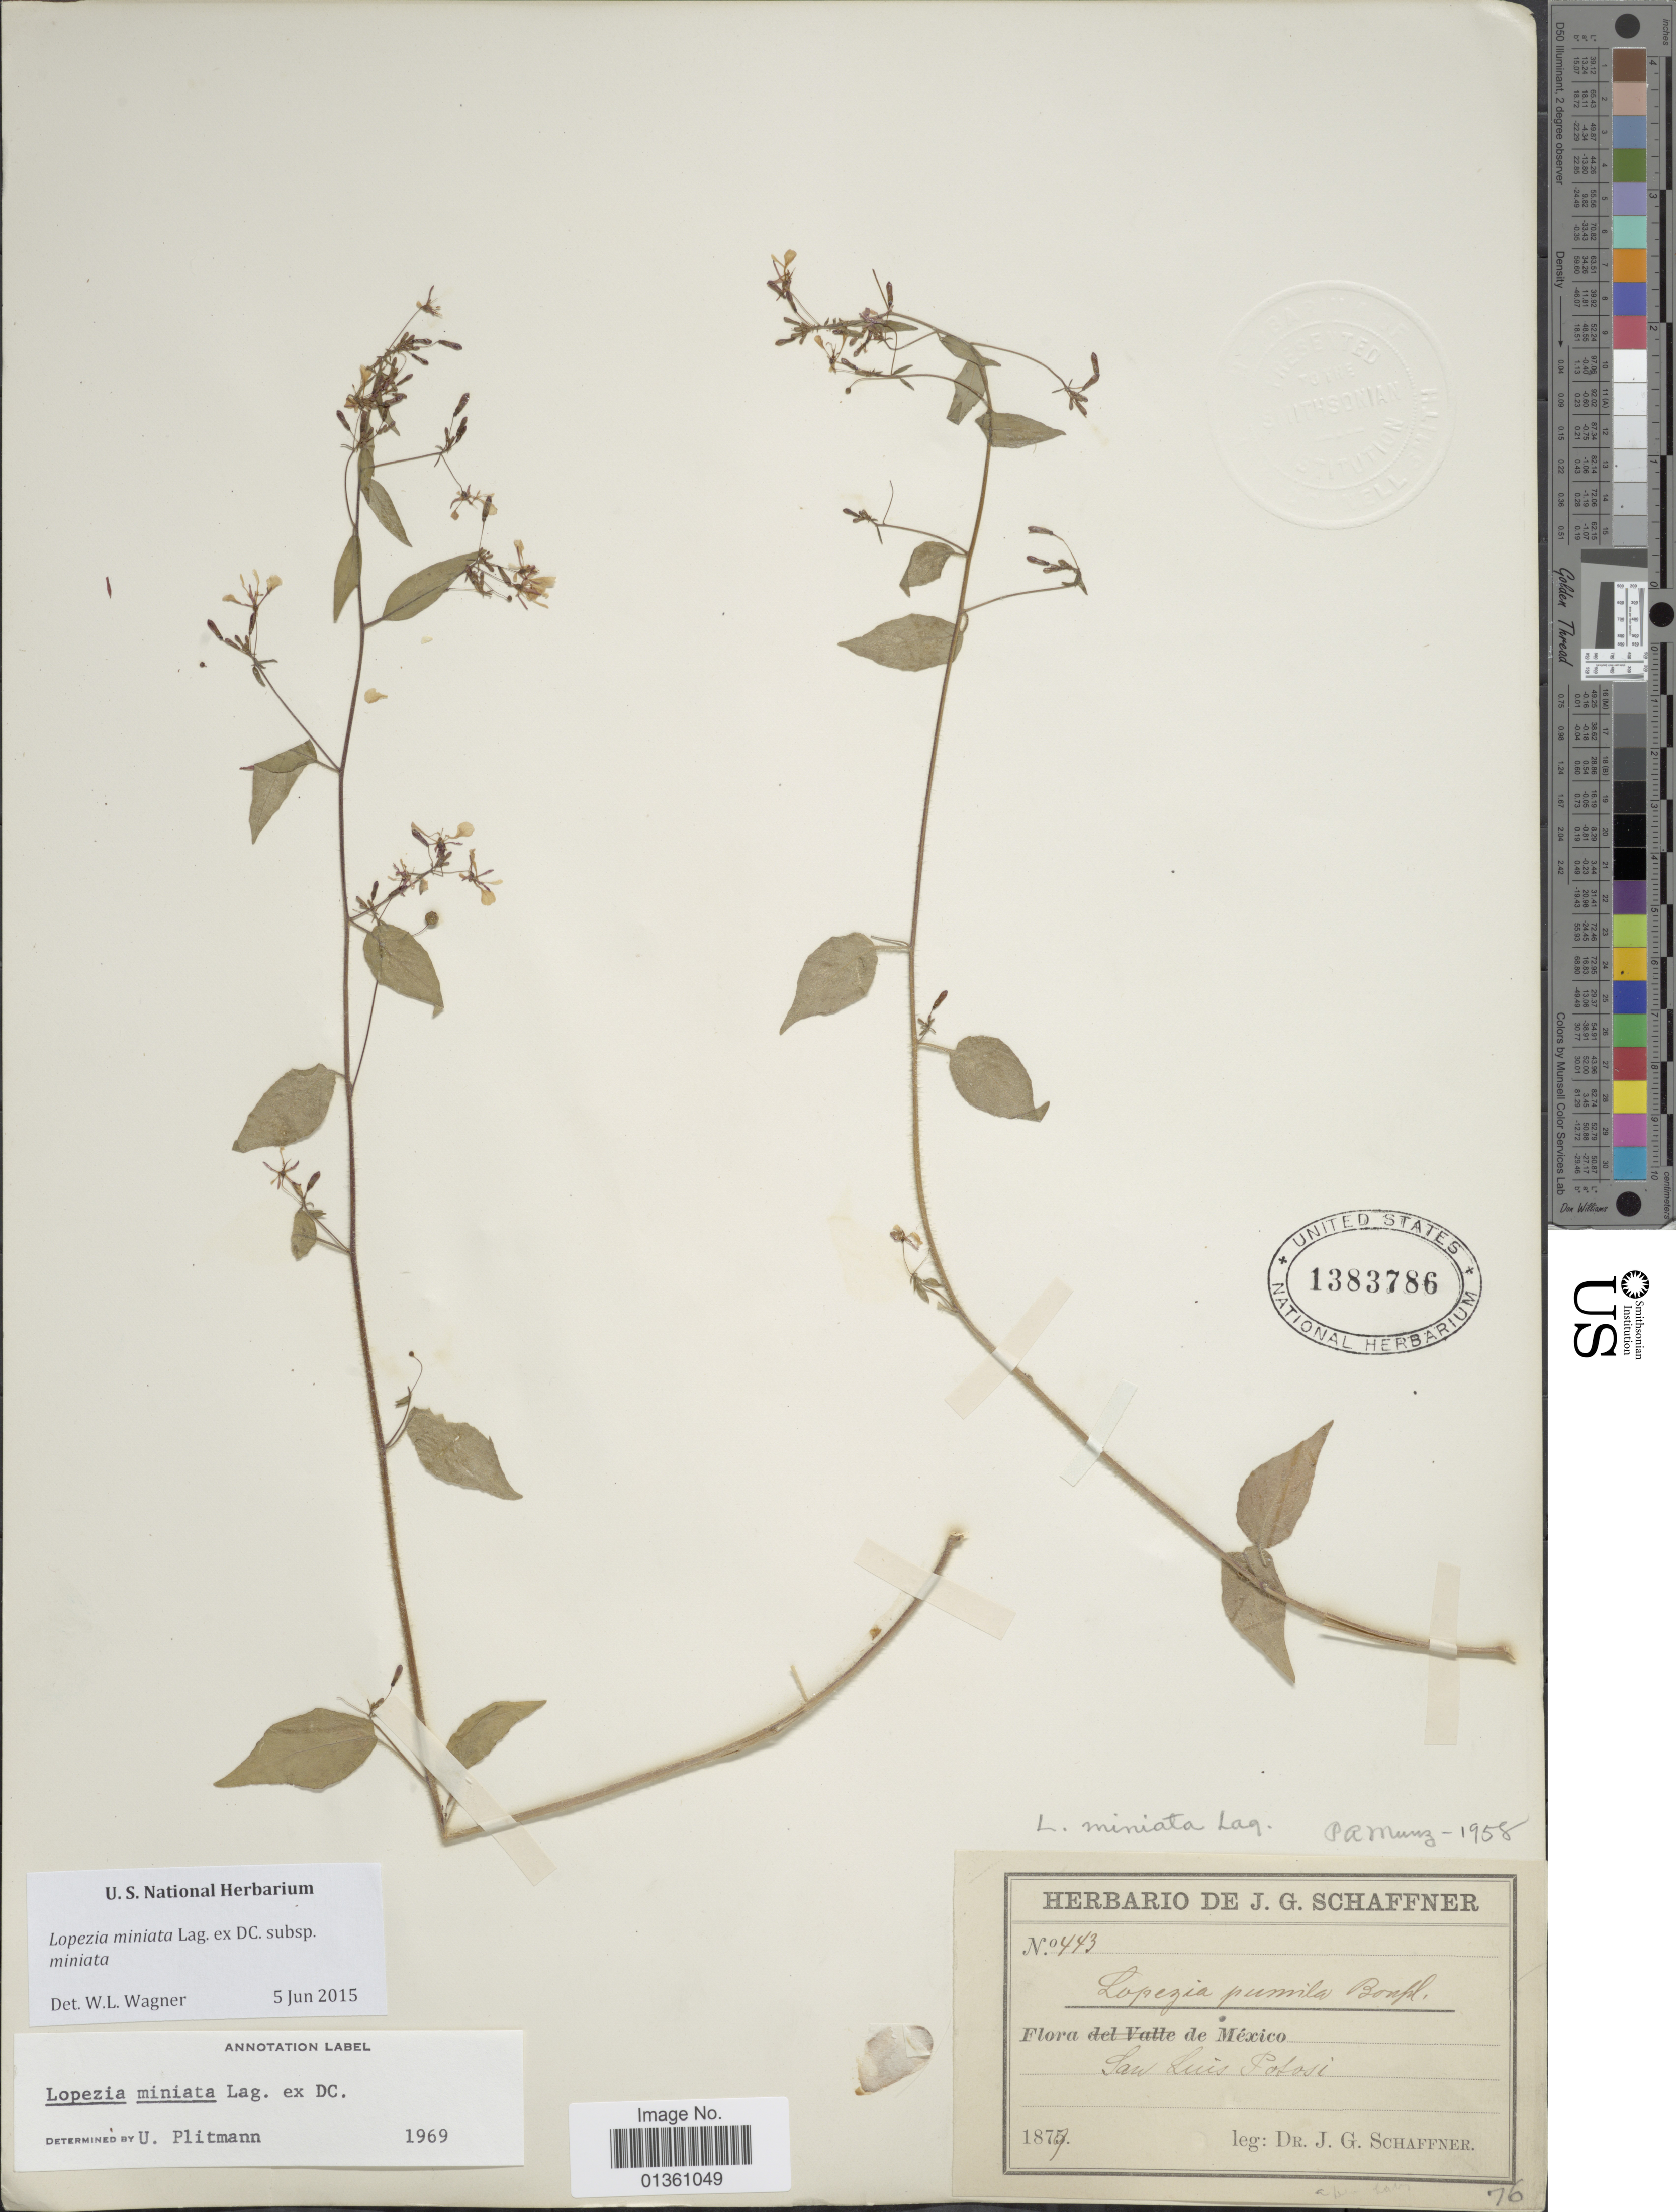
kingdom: Plantae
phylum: Tracheophyta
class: Magnoliopsida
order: Myrtales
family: Onagraceae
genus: Lopezia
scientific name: Lopezia miniata subsp. miniata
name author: Lag. ex DC.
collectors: J. G. Schaffner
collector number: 443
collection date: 1879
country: Mexico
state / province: San Luis Potosí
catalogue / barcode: US 1383786